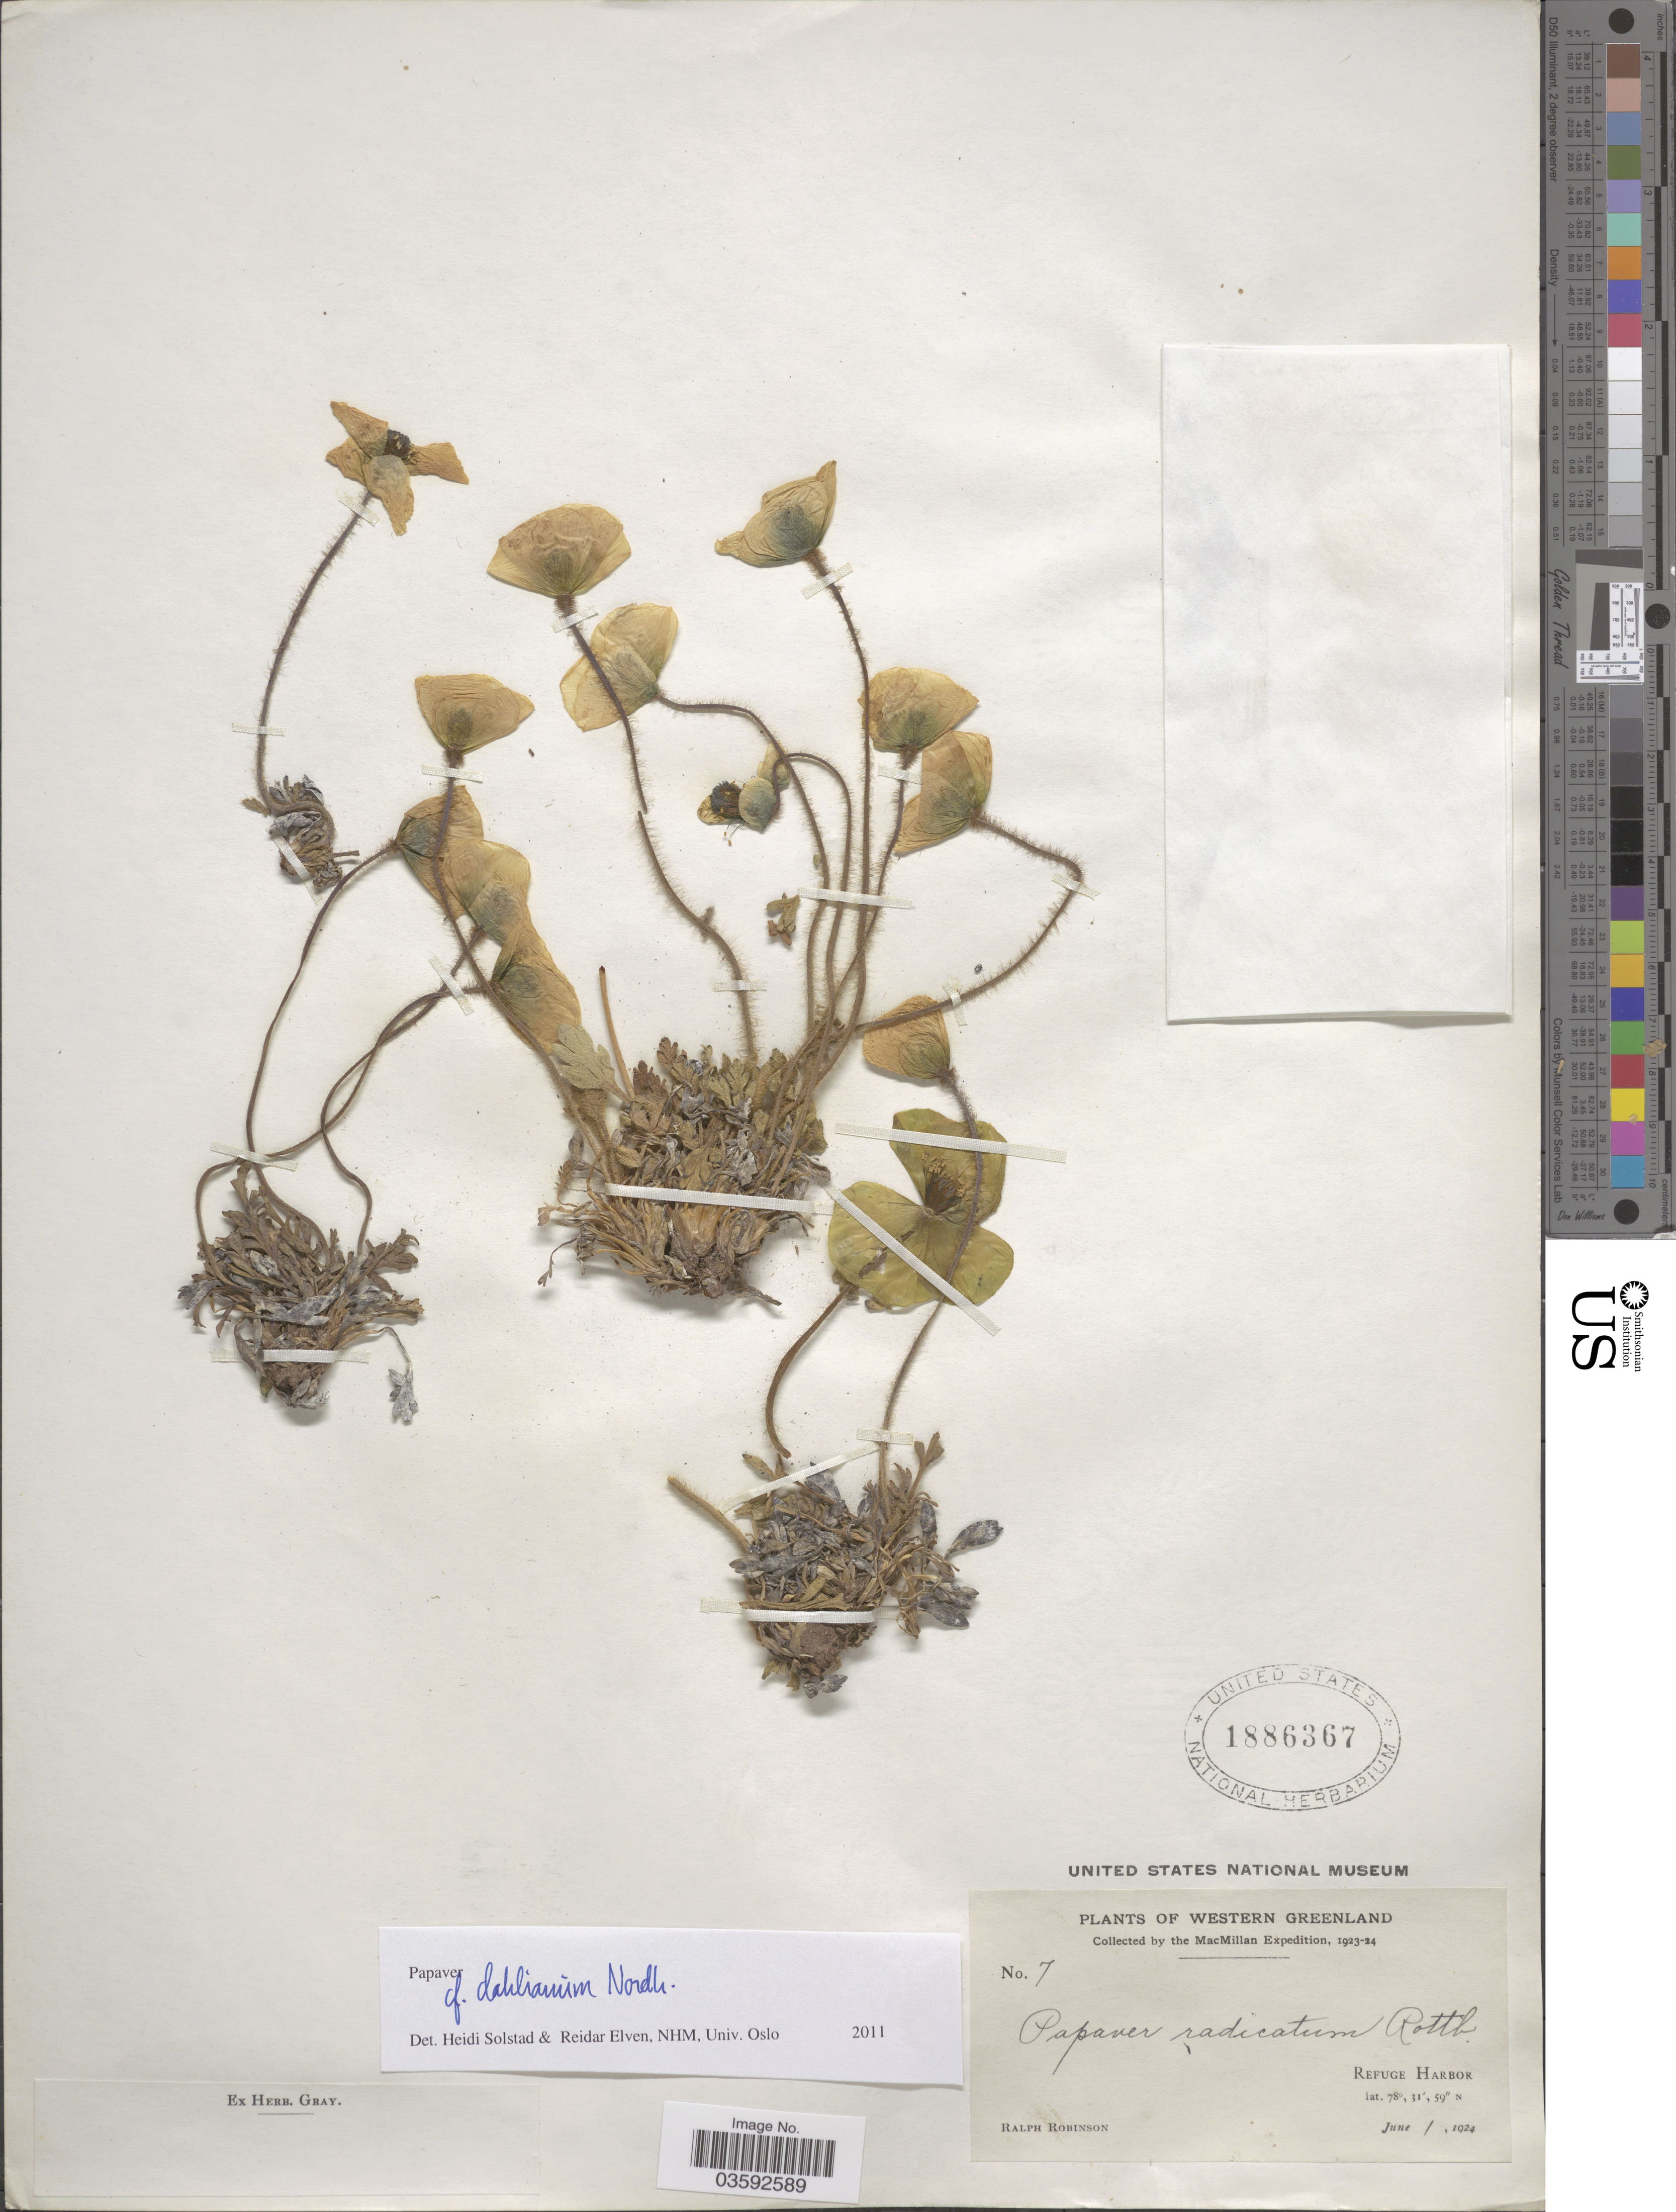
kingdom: Plantae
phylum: Tracheophyta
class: Magnoliopsida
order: Ranunculales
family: Papaveraceae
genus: Papaver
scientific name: Papaver dahlianum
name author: Nordh.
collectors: R. Robinson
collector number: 7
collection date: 1924-06-01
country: Greenland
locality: Western Greenland. Refuge Harbor.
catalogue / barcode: US 1886367